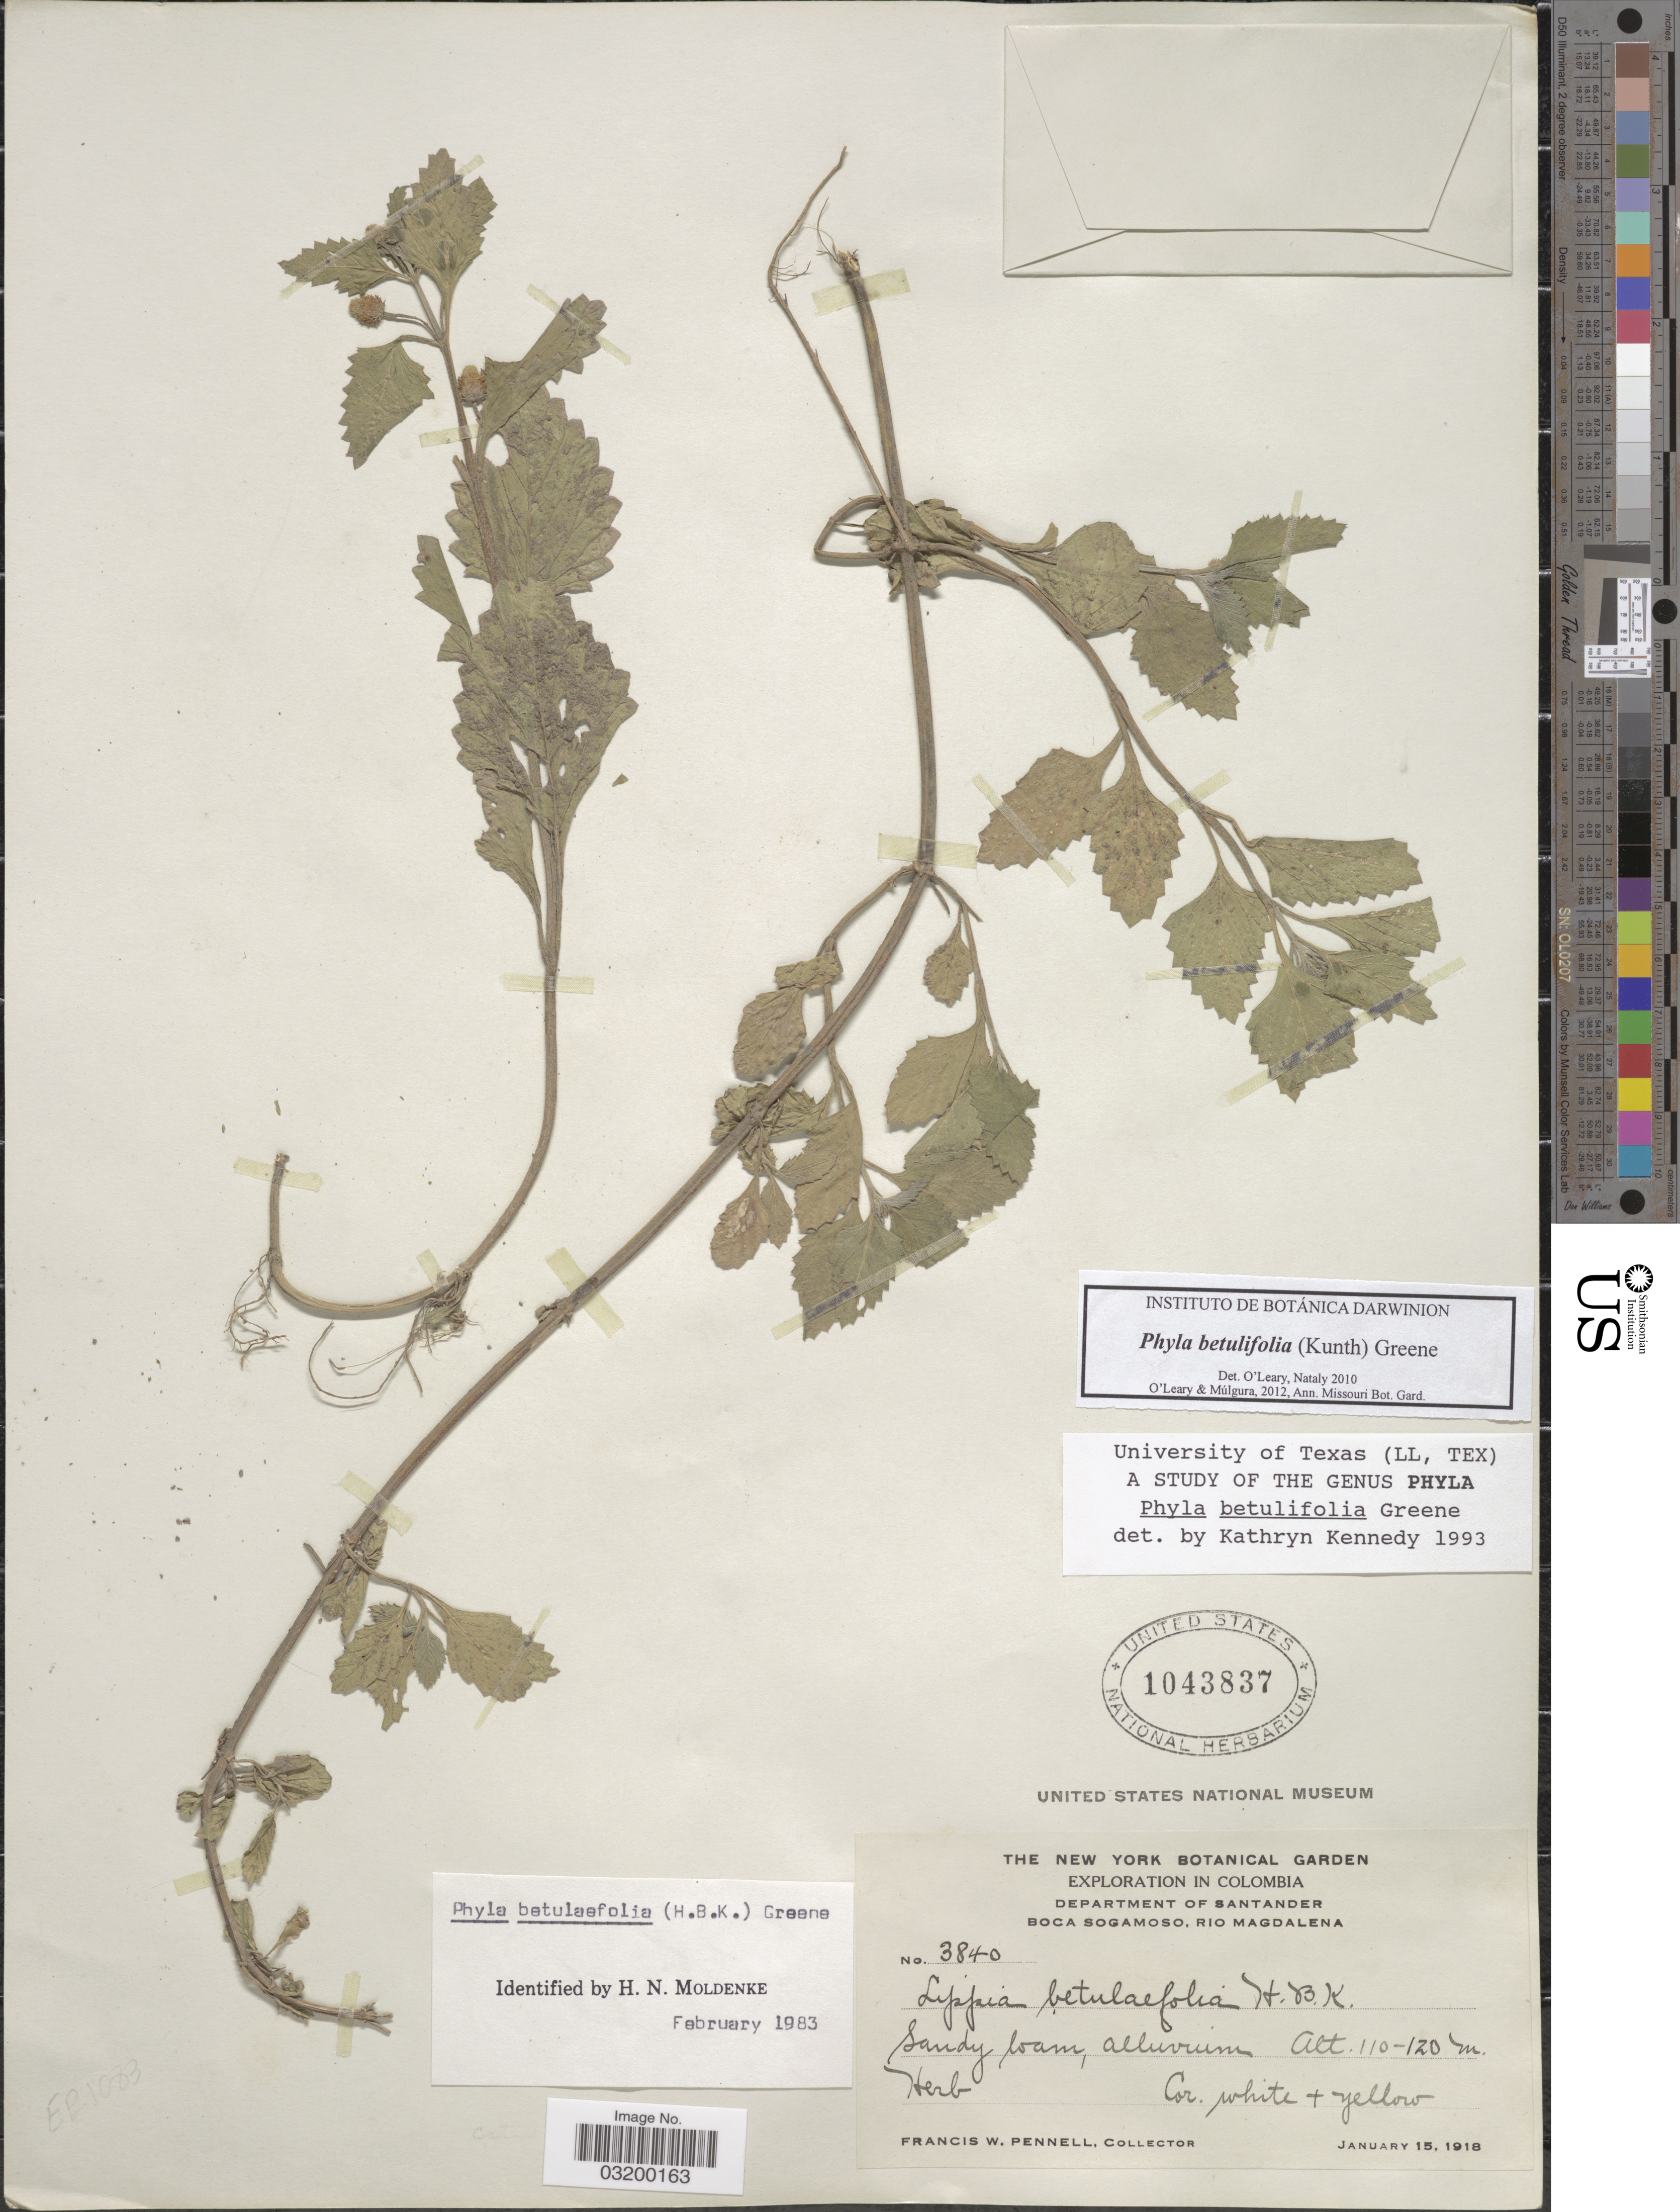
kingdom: Plantae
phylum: Tracheophyta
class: Magnoliopsida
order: Lamiales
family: Verbenaceae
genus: Phyla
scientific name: Phyla betulifolia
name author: (Kunth) Greene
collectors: F. W. Pennell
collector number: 3840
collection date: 1918-01-15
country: Colombia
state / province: Santander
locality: Department of Santander, Boca Sogamoso, Rio Magdalena.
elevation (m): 110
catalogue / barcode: US 1043837